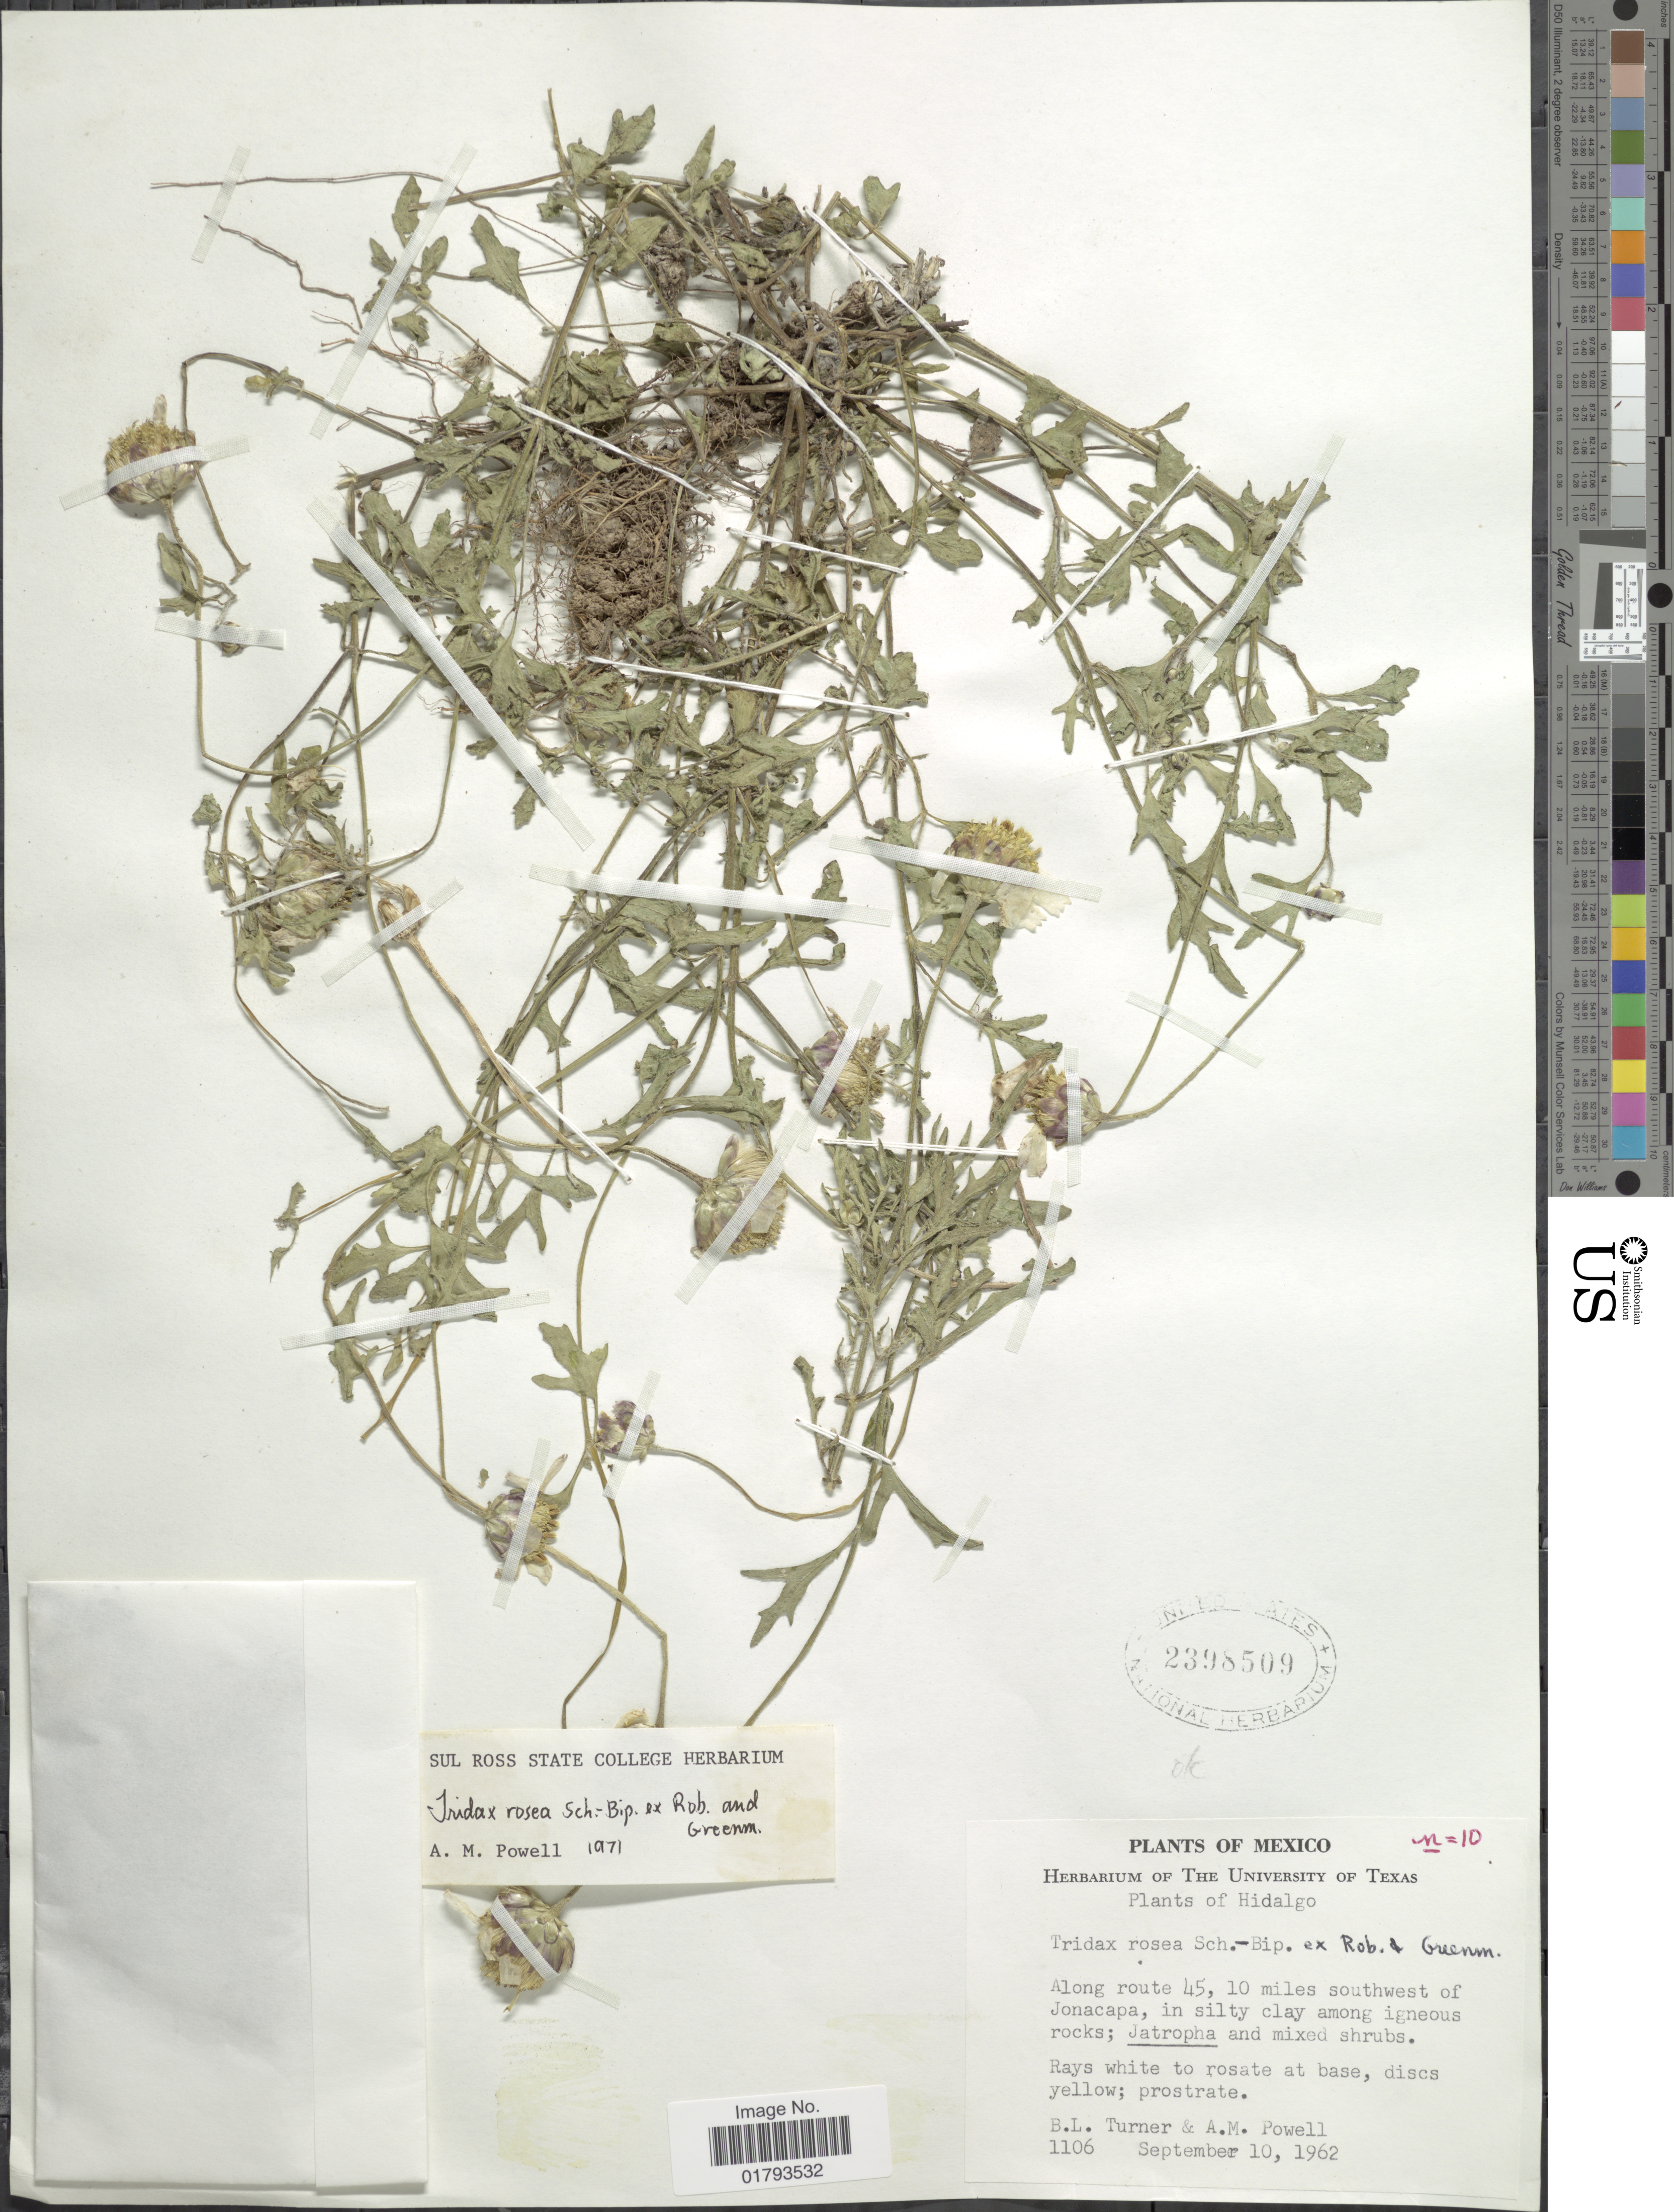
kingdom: Plantae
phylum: Tracheophyta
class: Magnoliopsida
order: Asterales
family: Asteraceae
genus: Tridax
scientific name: Tridax rosea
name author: Sch. Bip. ex B.L. Rob. & Greenm.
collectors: B. L. Turner & A. M. Powell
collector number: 1106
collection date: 1962-09-10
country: Mexico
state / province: Hidalgo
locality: Hidalgo. Along route 45, 10 miles southwest of Jonacapa.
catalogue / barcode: US 2398509